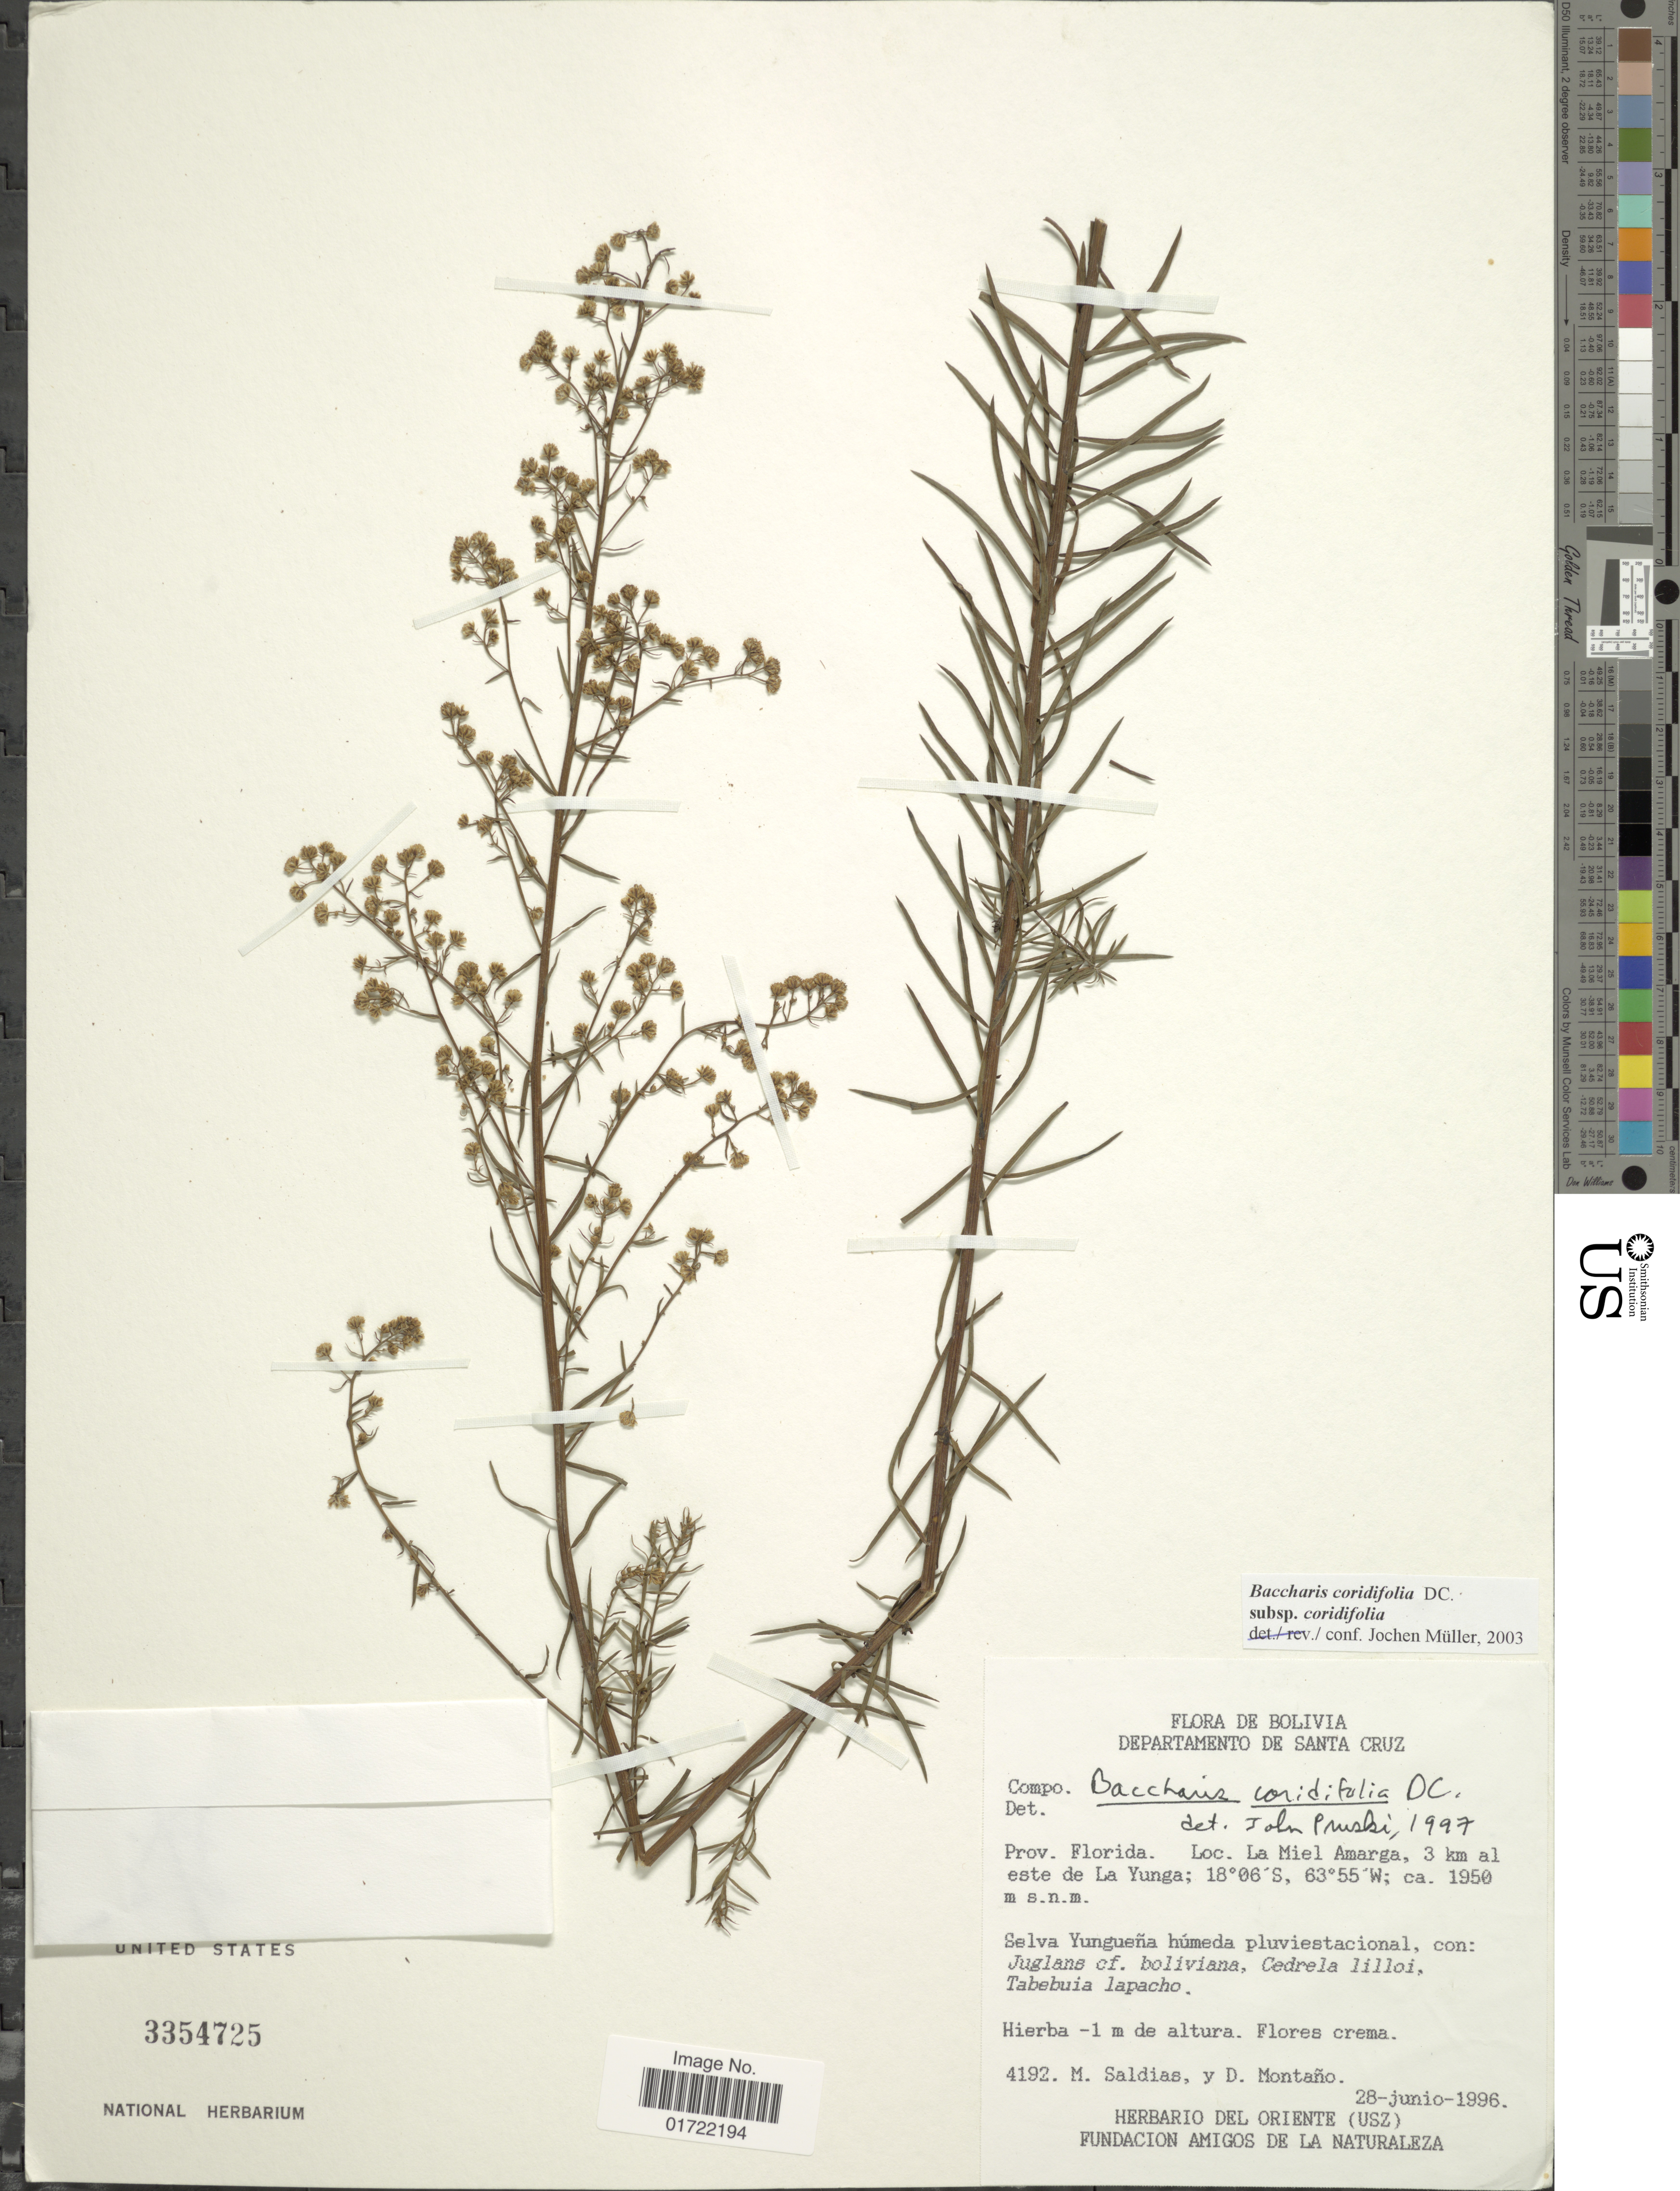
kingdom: Plantae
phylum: Tracheophyta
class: Magnoliopsida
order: Asterales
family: Asteraceae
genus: Baccharis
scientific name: Baccharis coridifolia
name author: DC.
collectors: M. Saldias & R. Montaño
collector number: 4192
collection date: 1996-06-28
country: Bolivia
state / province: Santa Cruz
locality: Departamento de Santa Cruz, Prov. Florida, La Miel Amarga, 3 km al este de La Yunga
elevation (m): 1950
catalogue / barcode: US 3354725